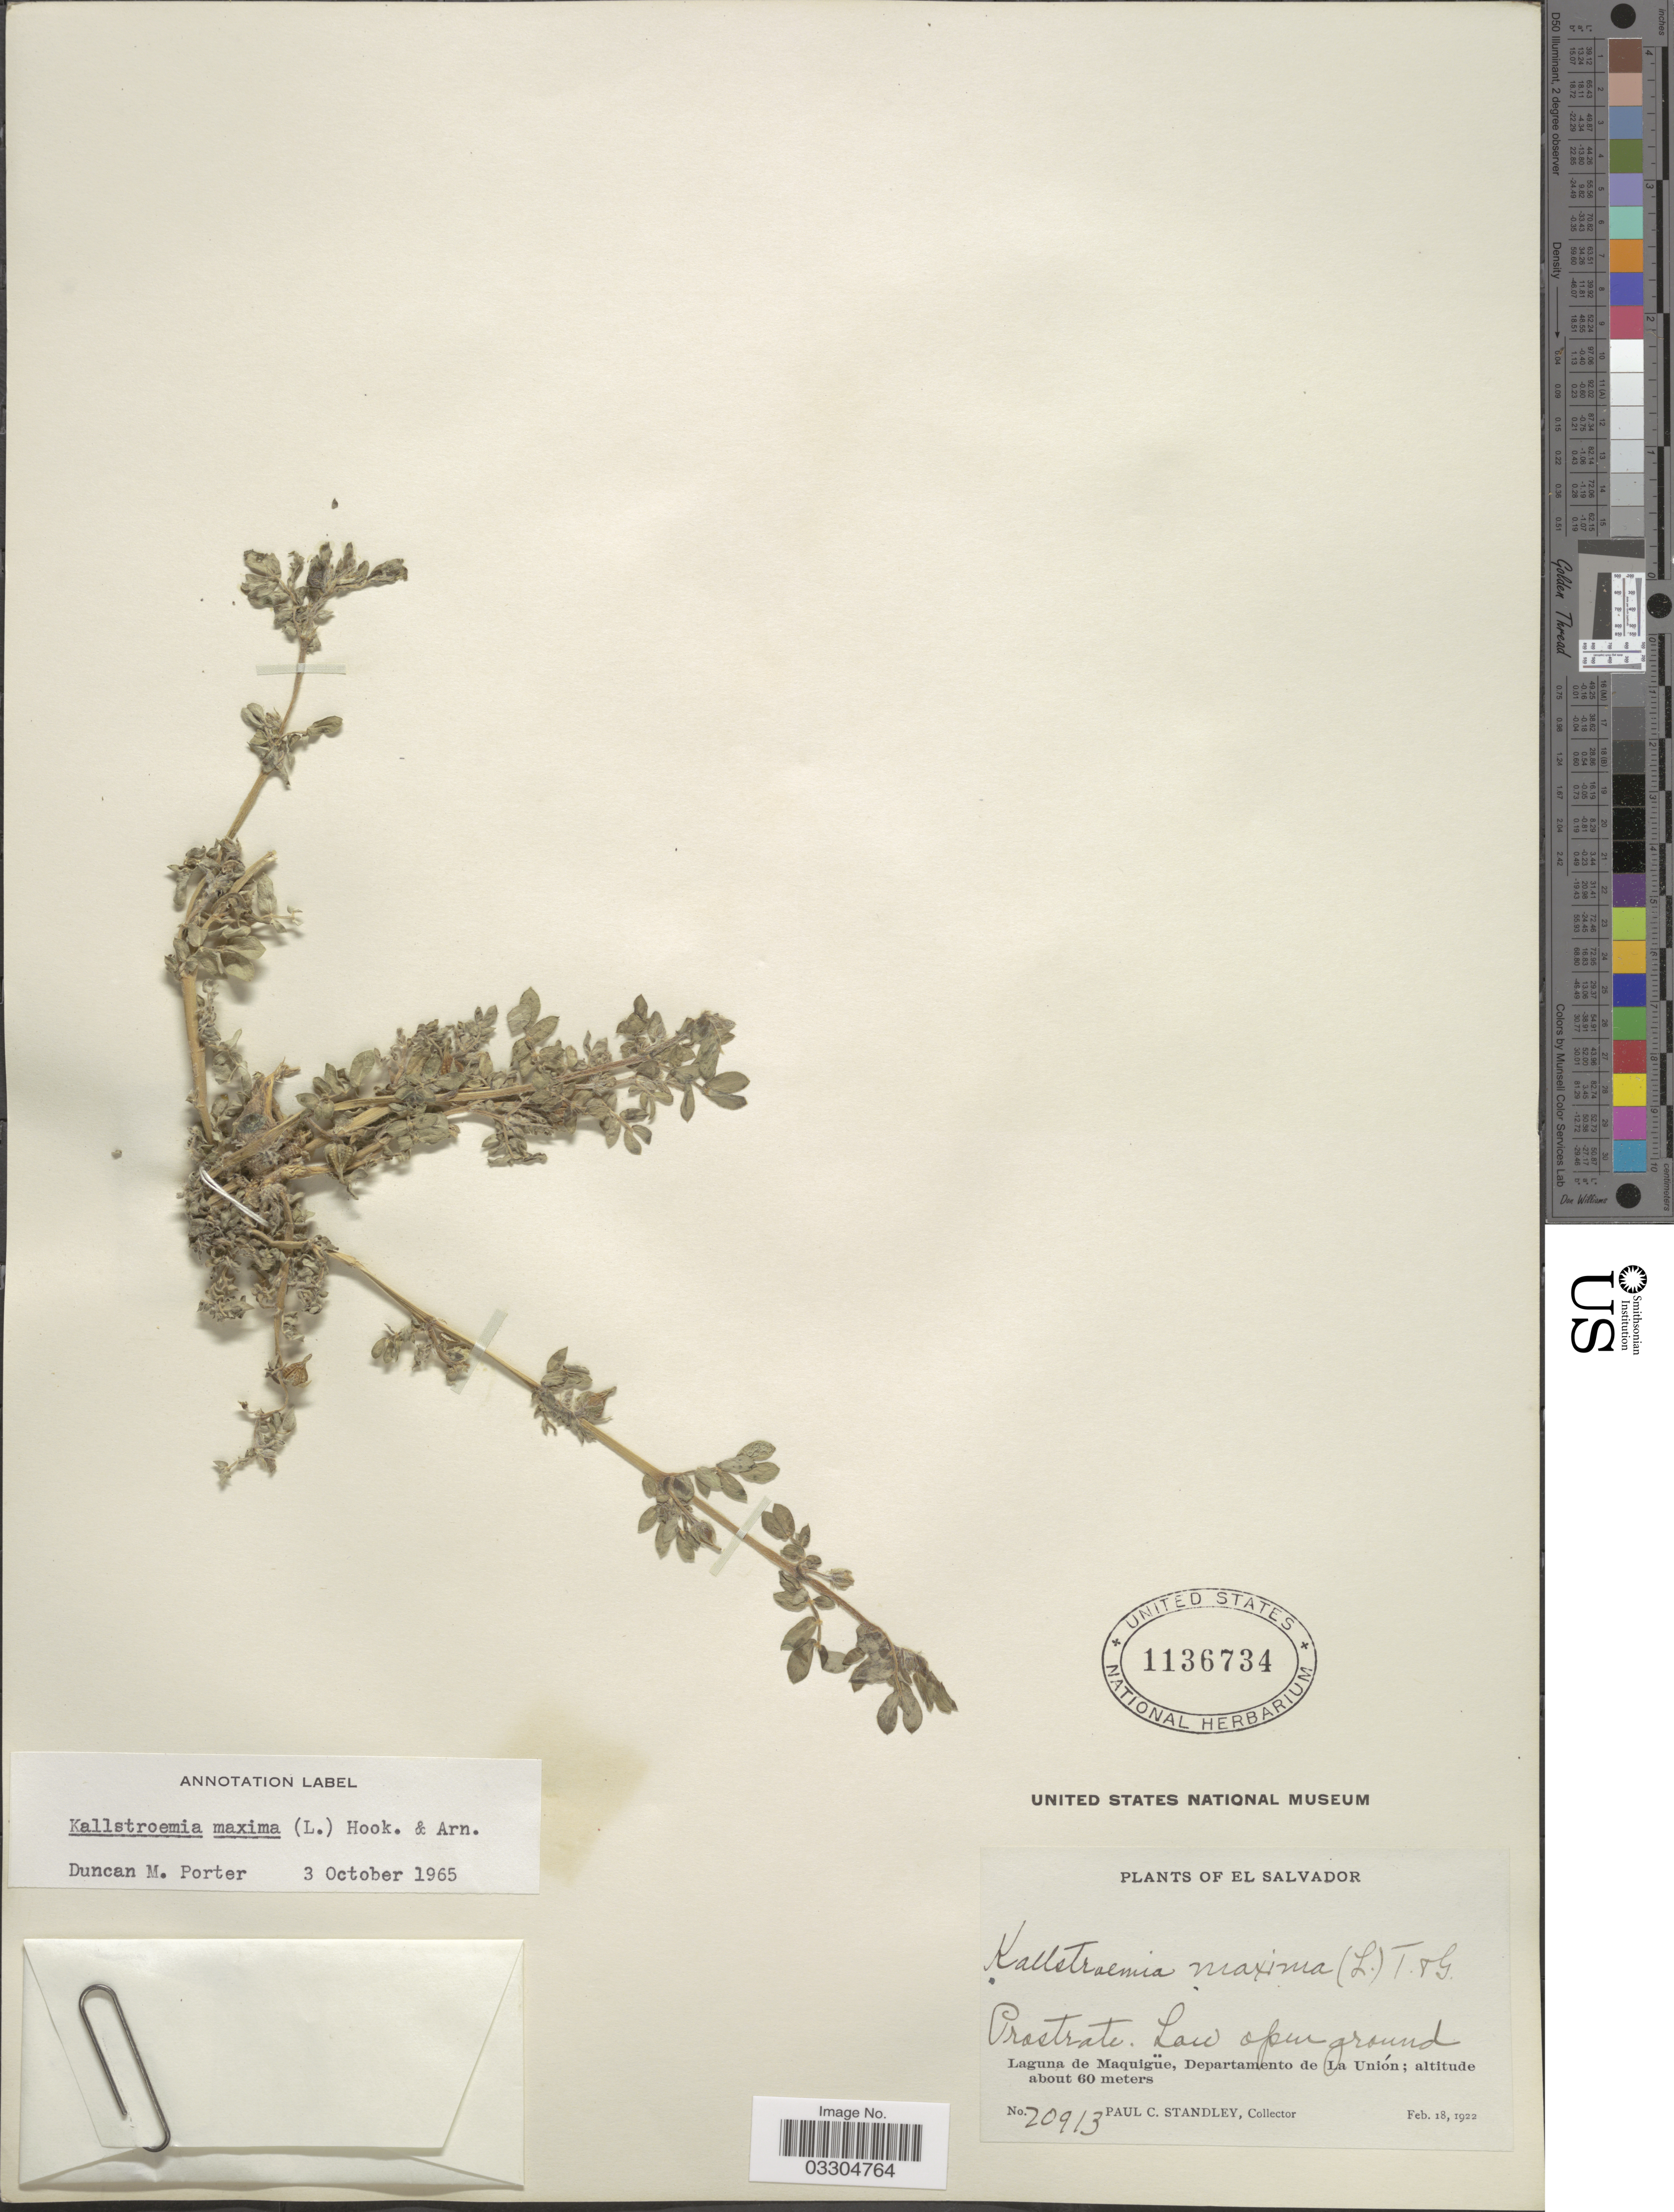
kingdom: Plantae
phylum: Tracheophyta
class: Magnoliopsida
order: Zygophyllales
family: Zygophyllaceae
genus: Kallstroemia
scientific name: Kallstroemia maxima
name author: (L.) Hook. & Arn.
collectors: P. C. Standley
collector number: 20913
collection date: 1922-02-18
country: El Salvador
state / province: La Union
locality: Laguna de Maquigüe, Departamento de La Unión.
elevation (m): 60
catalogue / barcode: US 1136734